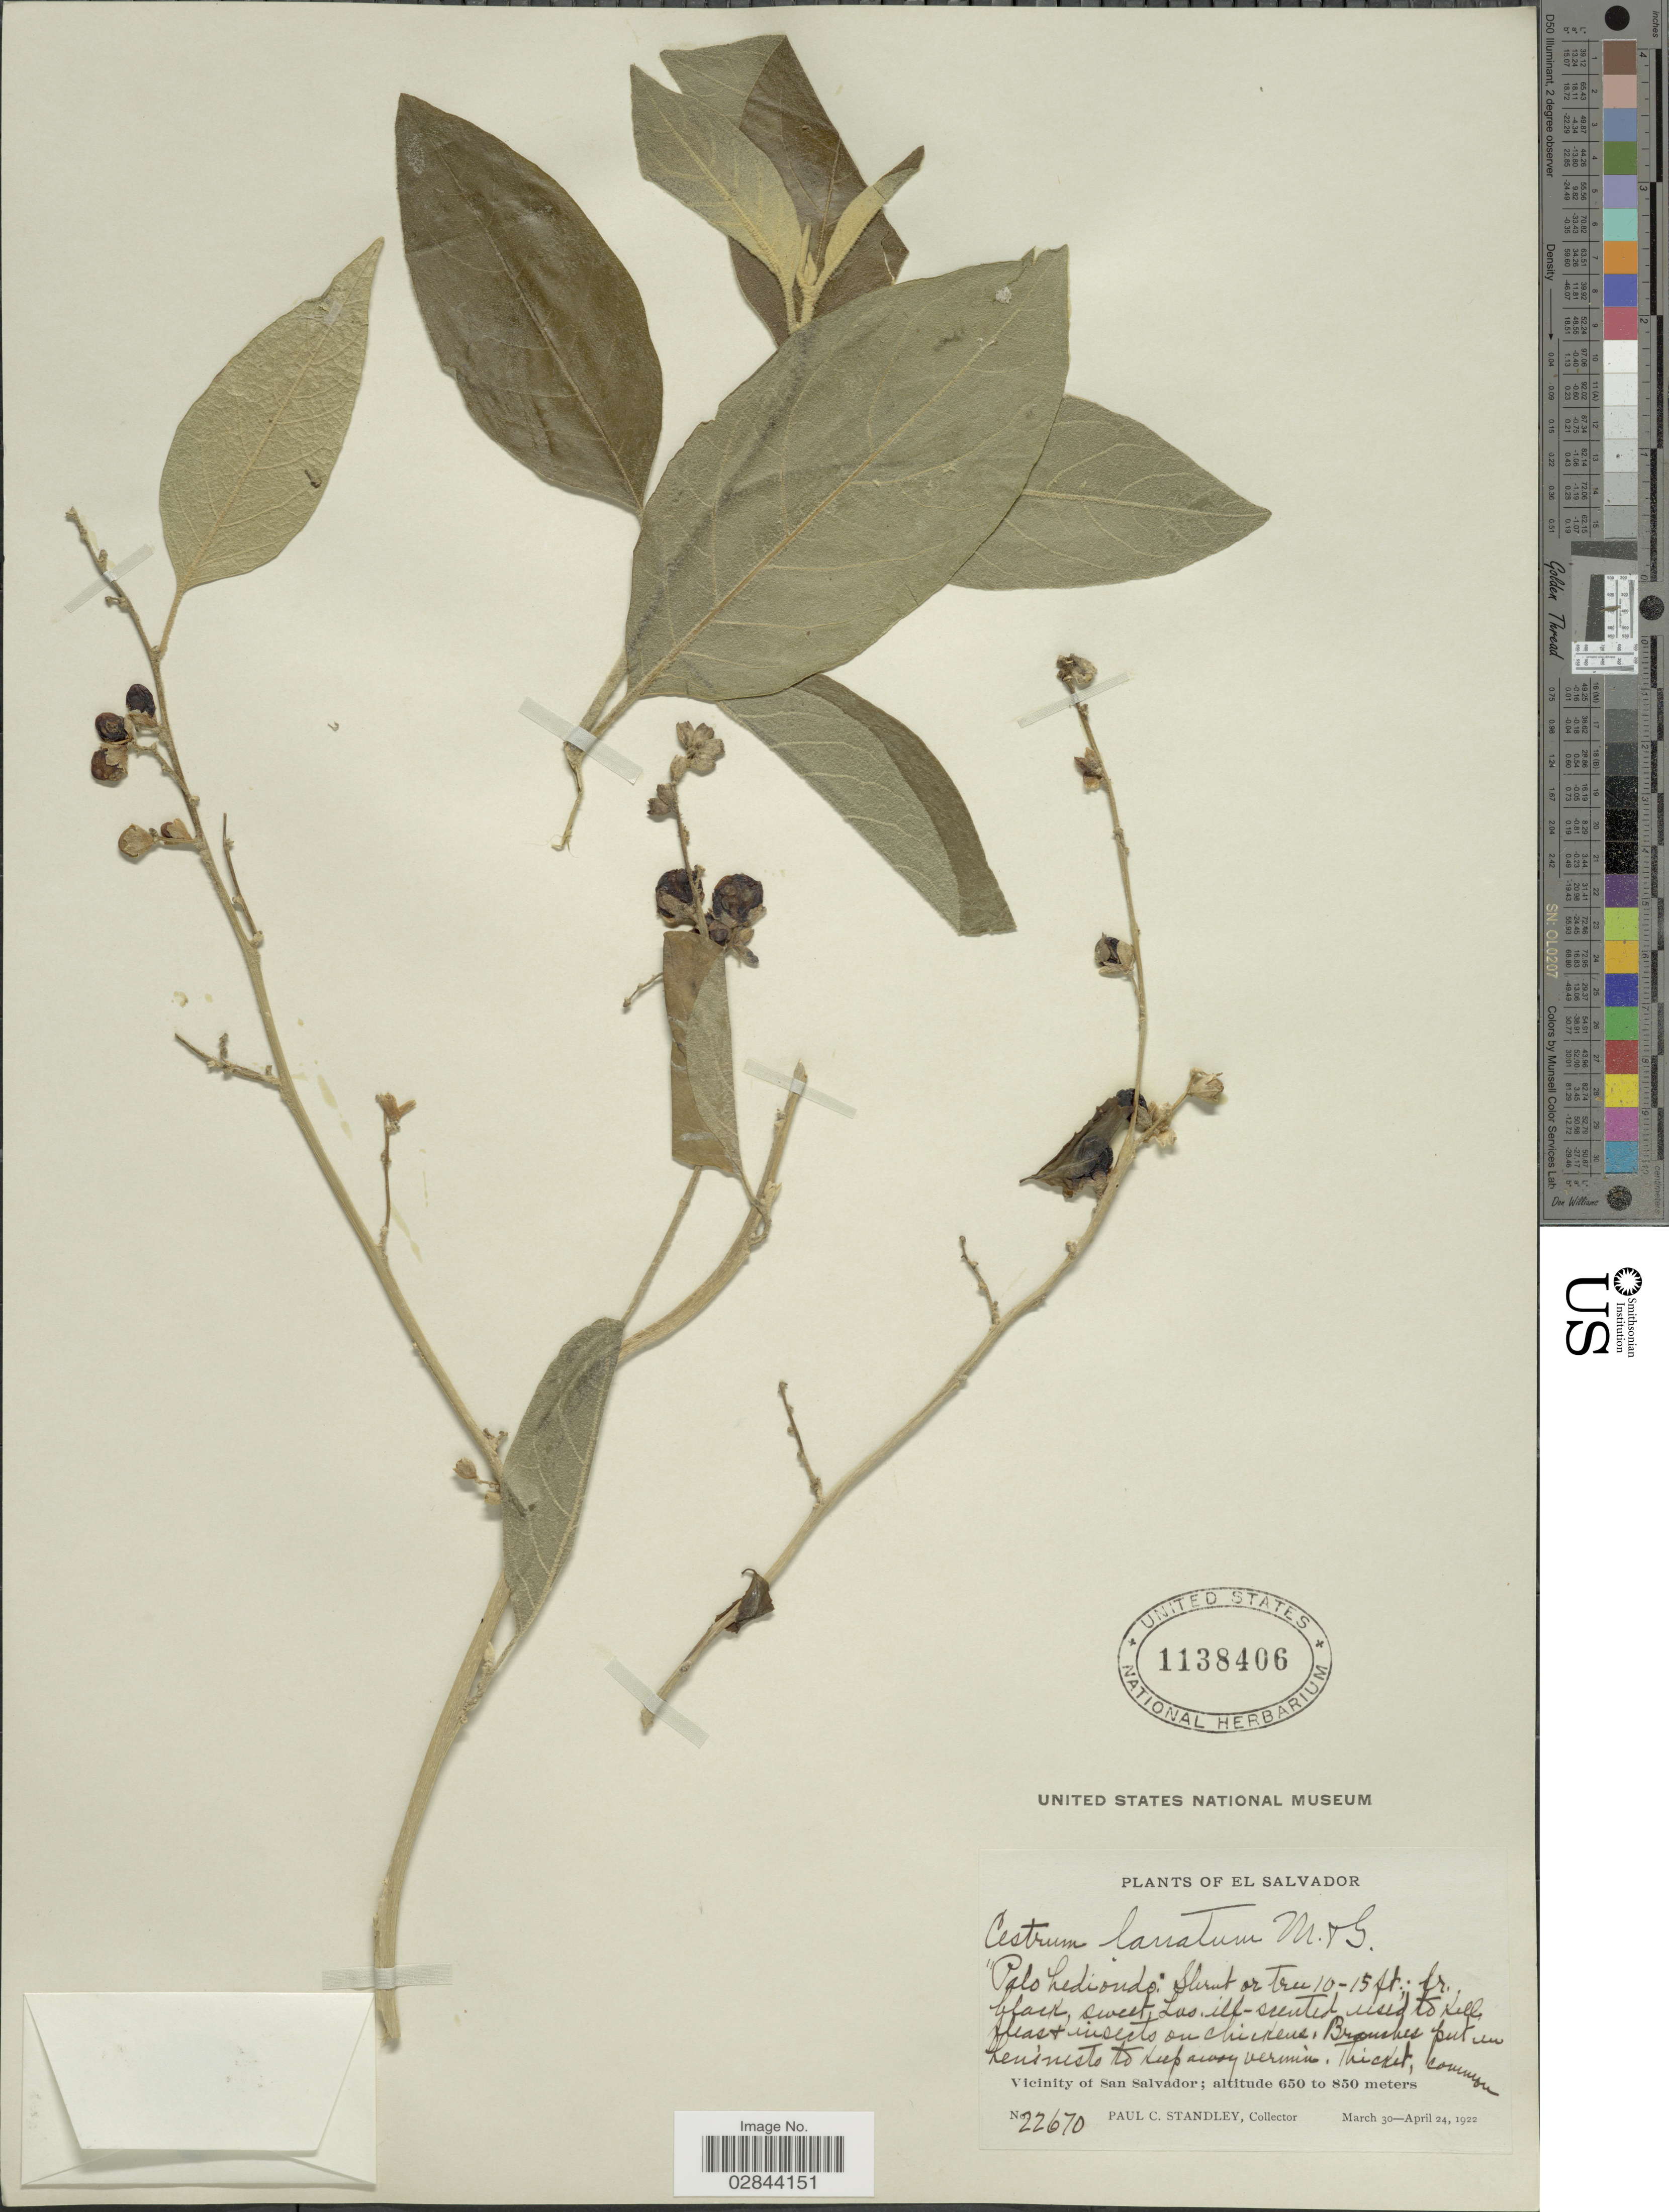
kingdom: Plantae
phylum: Tracheophyta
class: Magnoliopsida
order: Solanales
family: Solanaceae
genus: Cestrum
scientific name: Cestrum lanatum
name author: M. Martens & Galeotti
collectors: P. C. Standley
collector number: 22670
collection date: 1922-03-30/1922-04-24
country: El Salvador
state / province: San Salvador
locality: Vicinity of San Salvador.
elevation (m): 650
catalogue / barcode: US 1138406